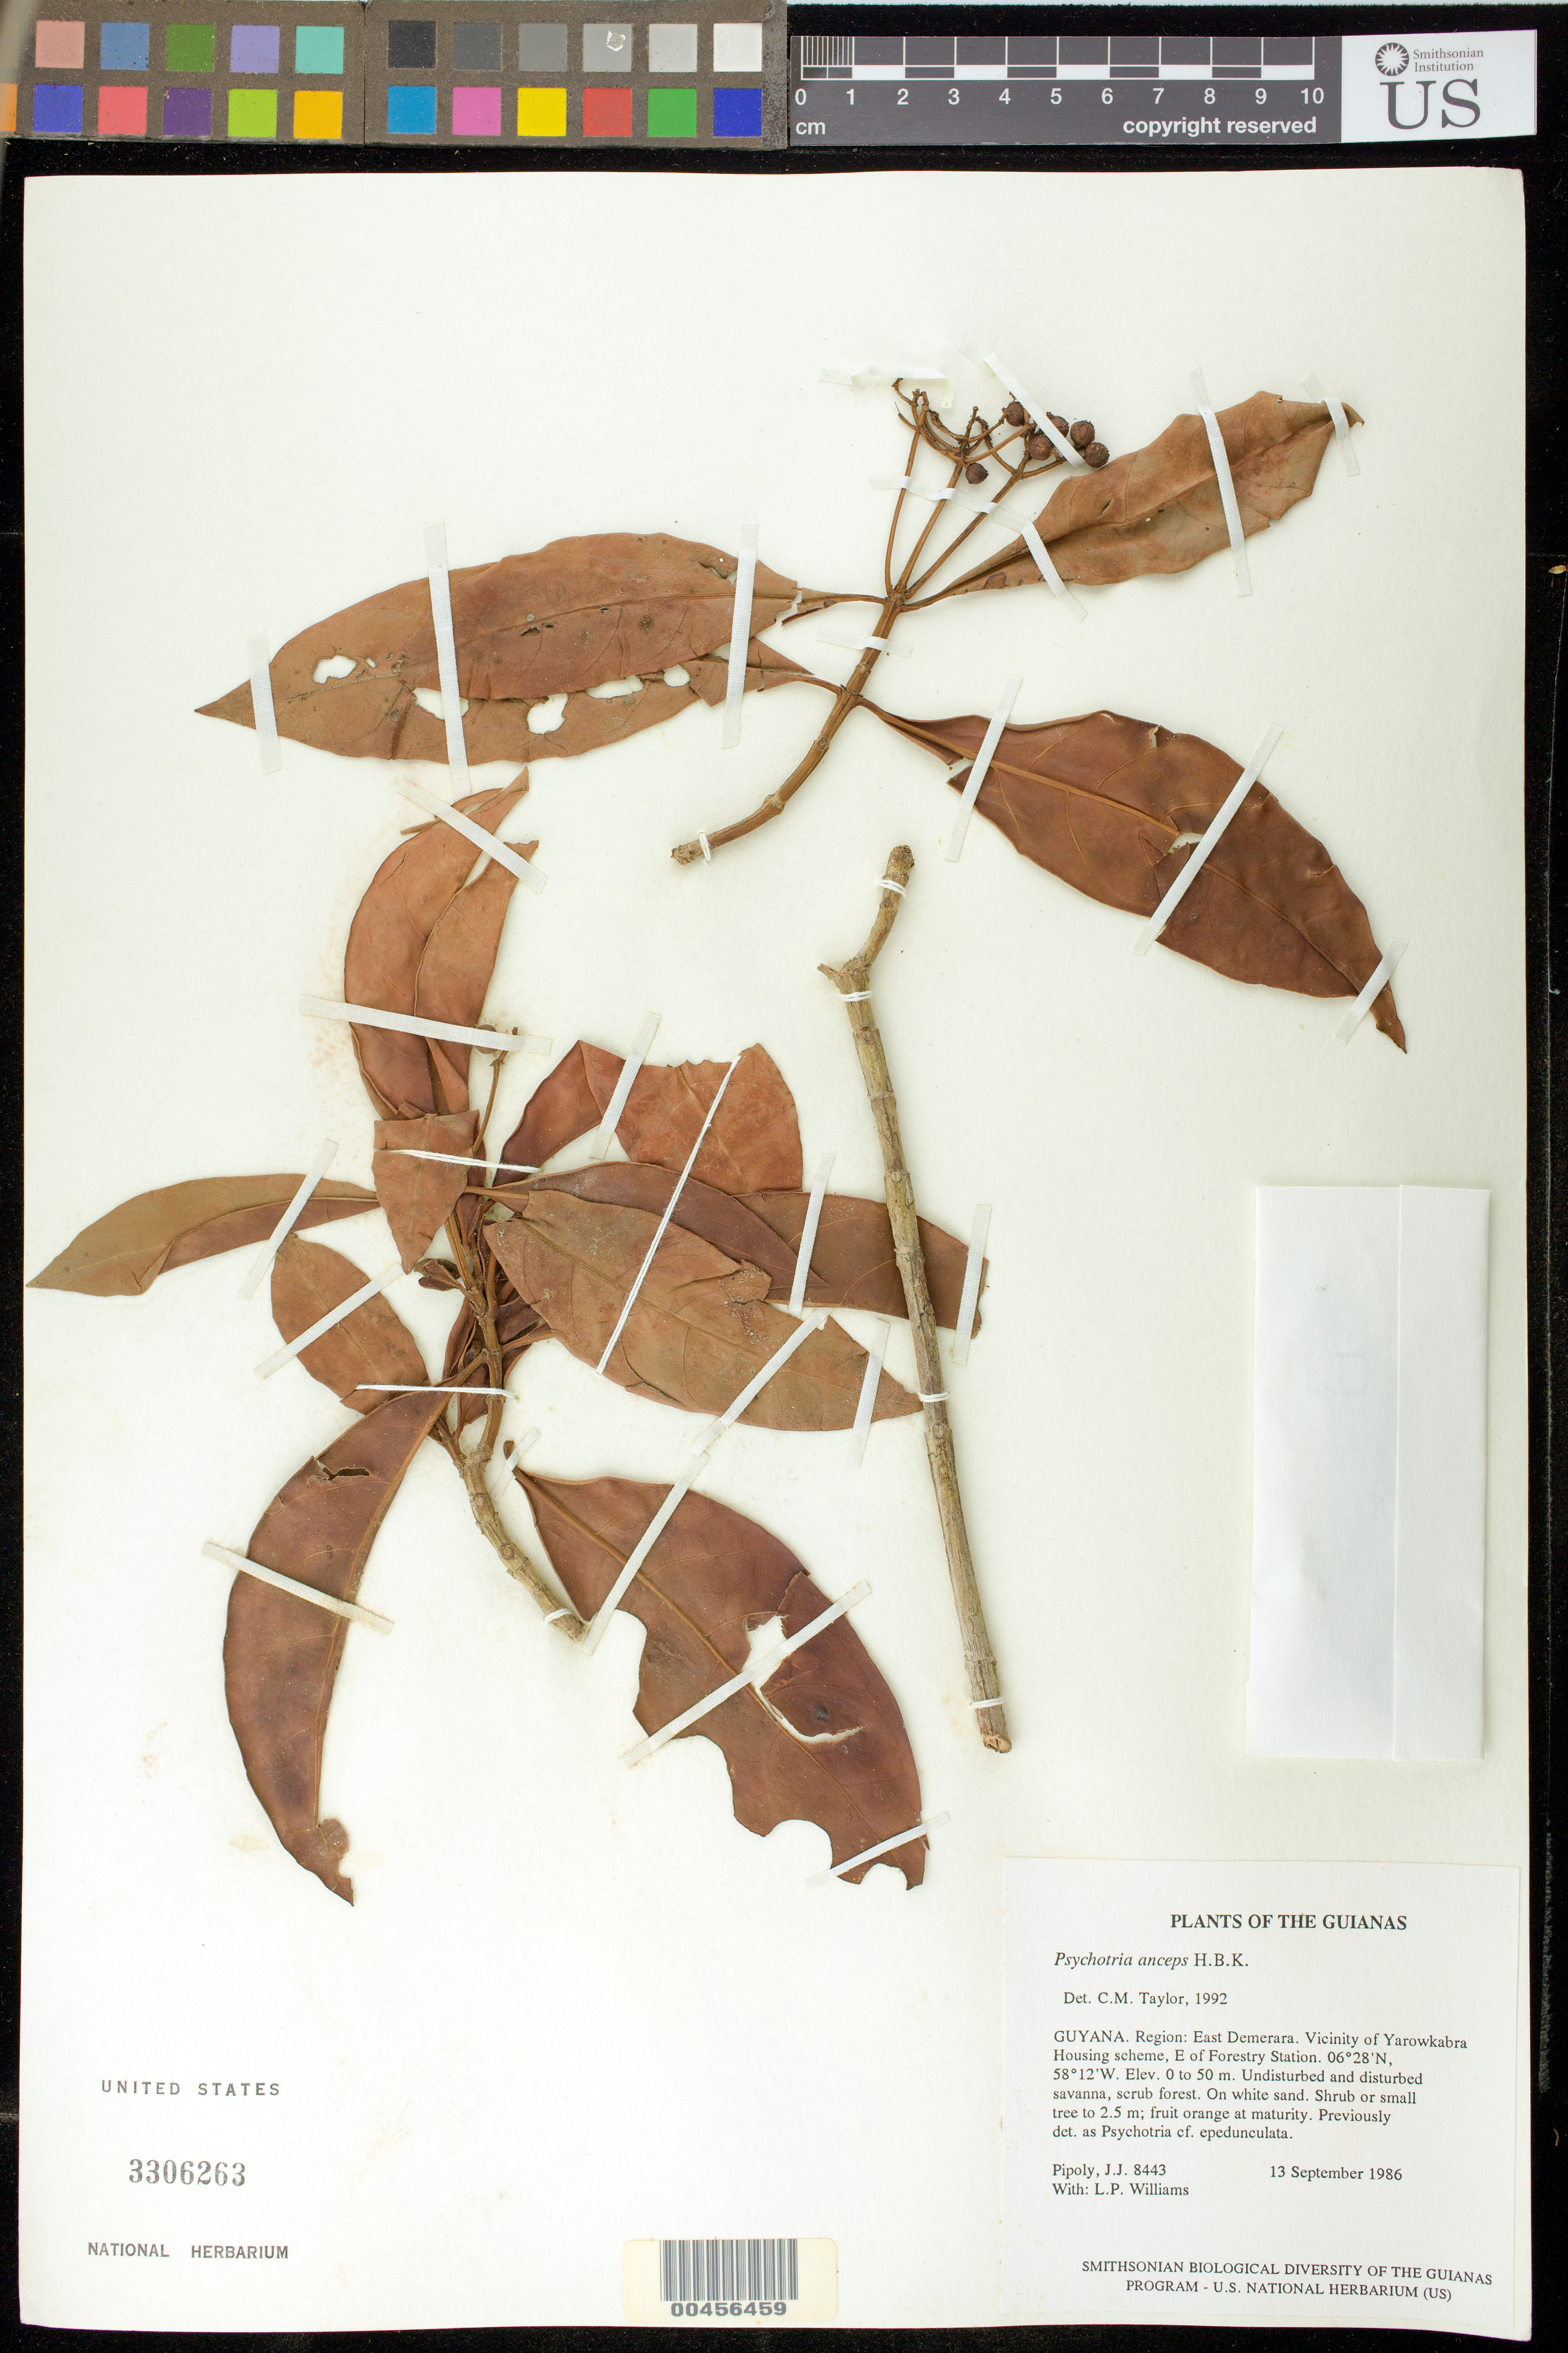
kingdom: Plantae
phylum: Tracheophyta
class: Magnoliopsida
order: Gentianales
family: Rubiaceae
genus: Psychotria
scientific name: Psychotria anceps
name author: Kunth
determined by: Taylor, Charlotte M.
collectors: J. J. Pipoly & L. P. Williams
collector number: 8443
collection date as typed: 13 September 1986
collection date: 1986-09-13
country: Guyana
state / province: Demerara-Mahaica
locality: Vicinity of Yarowkabra Housing scheme, E of Forestry Station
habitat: Undisturbed and disturbed savanna, scrub forest. On white sand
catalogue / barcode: US 3306263